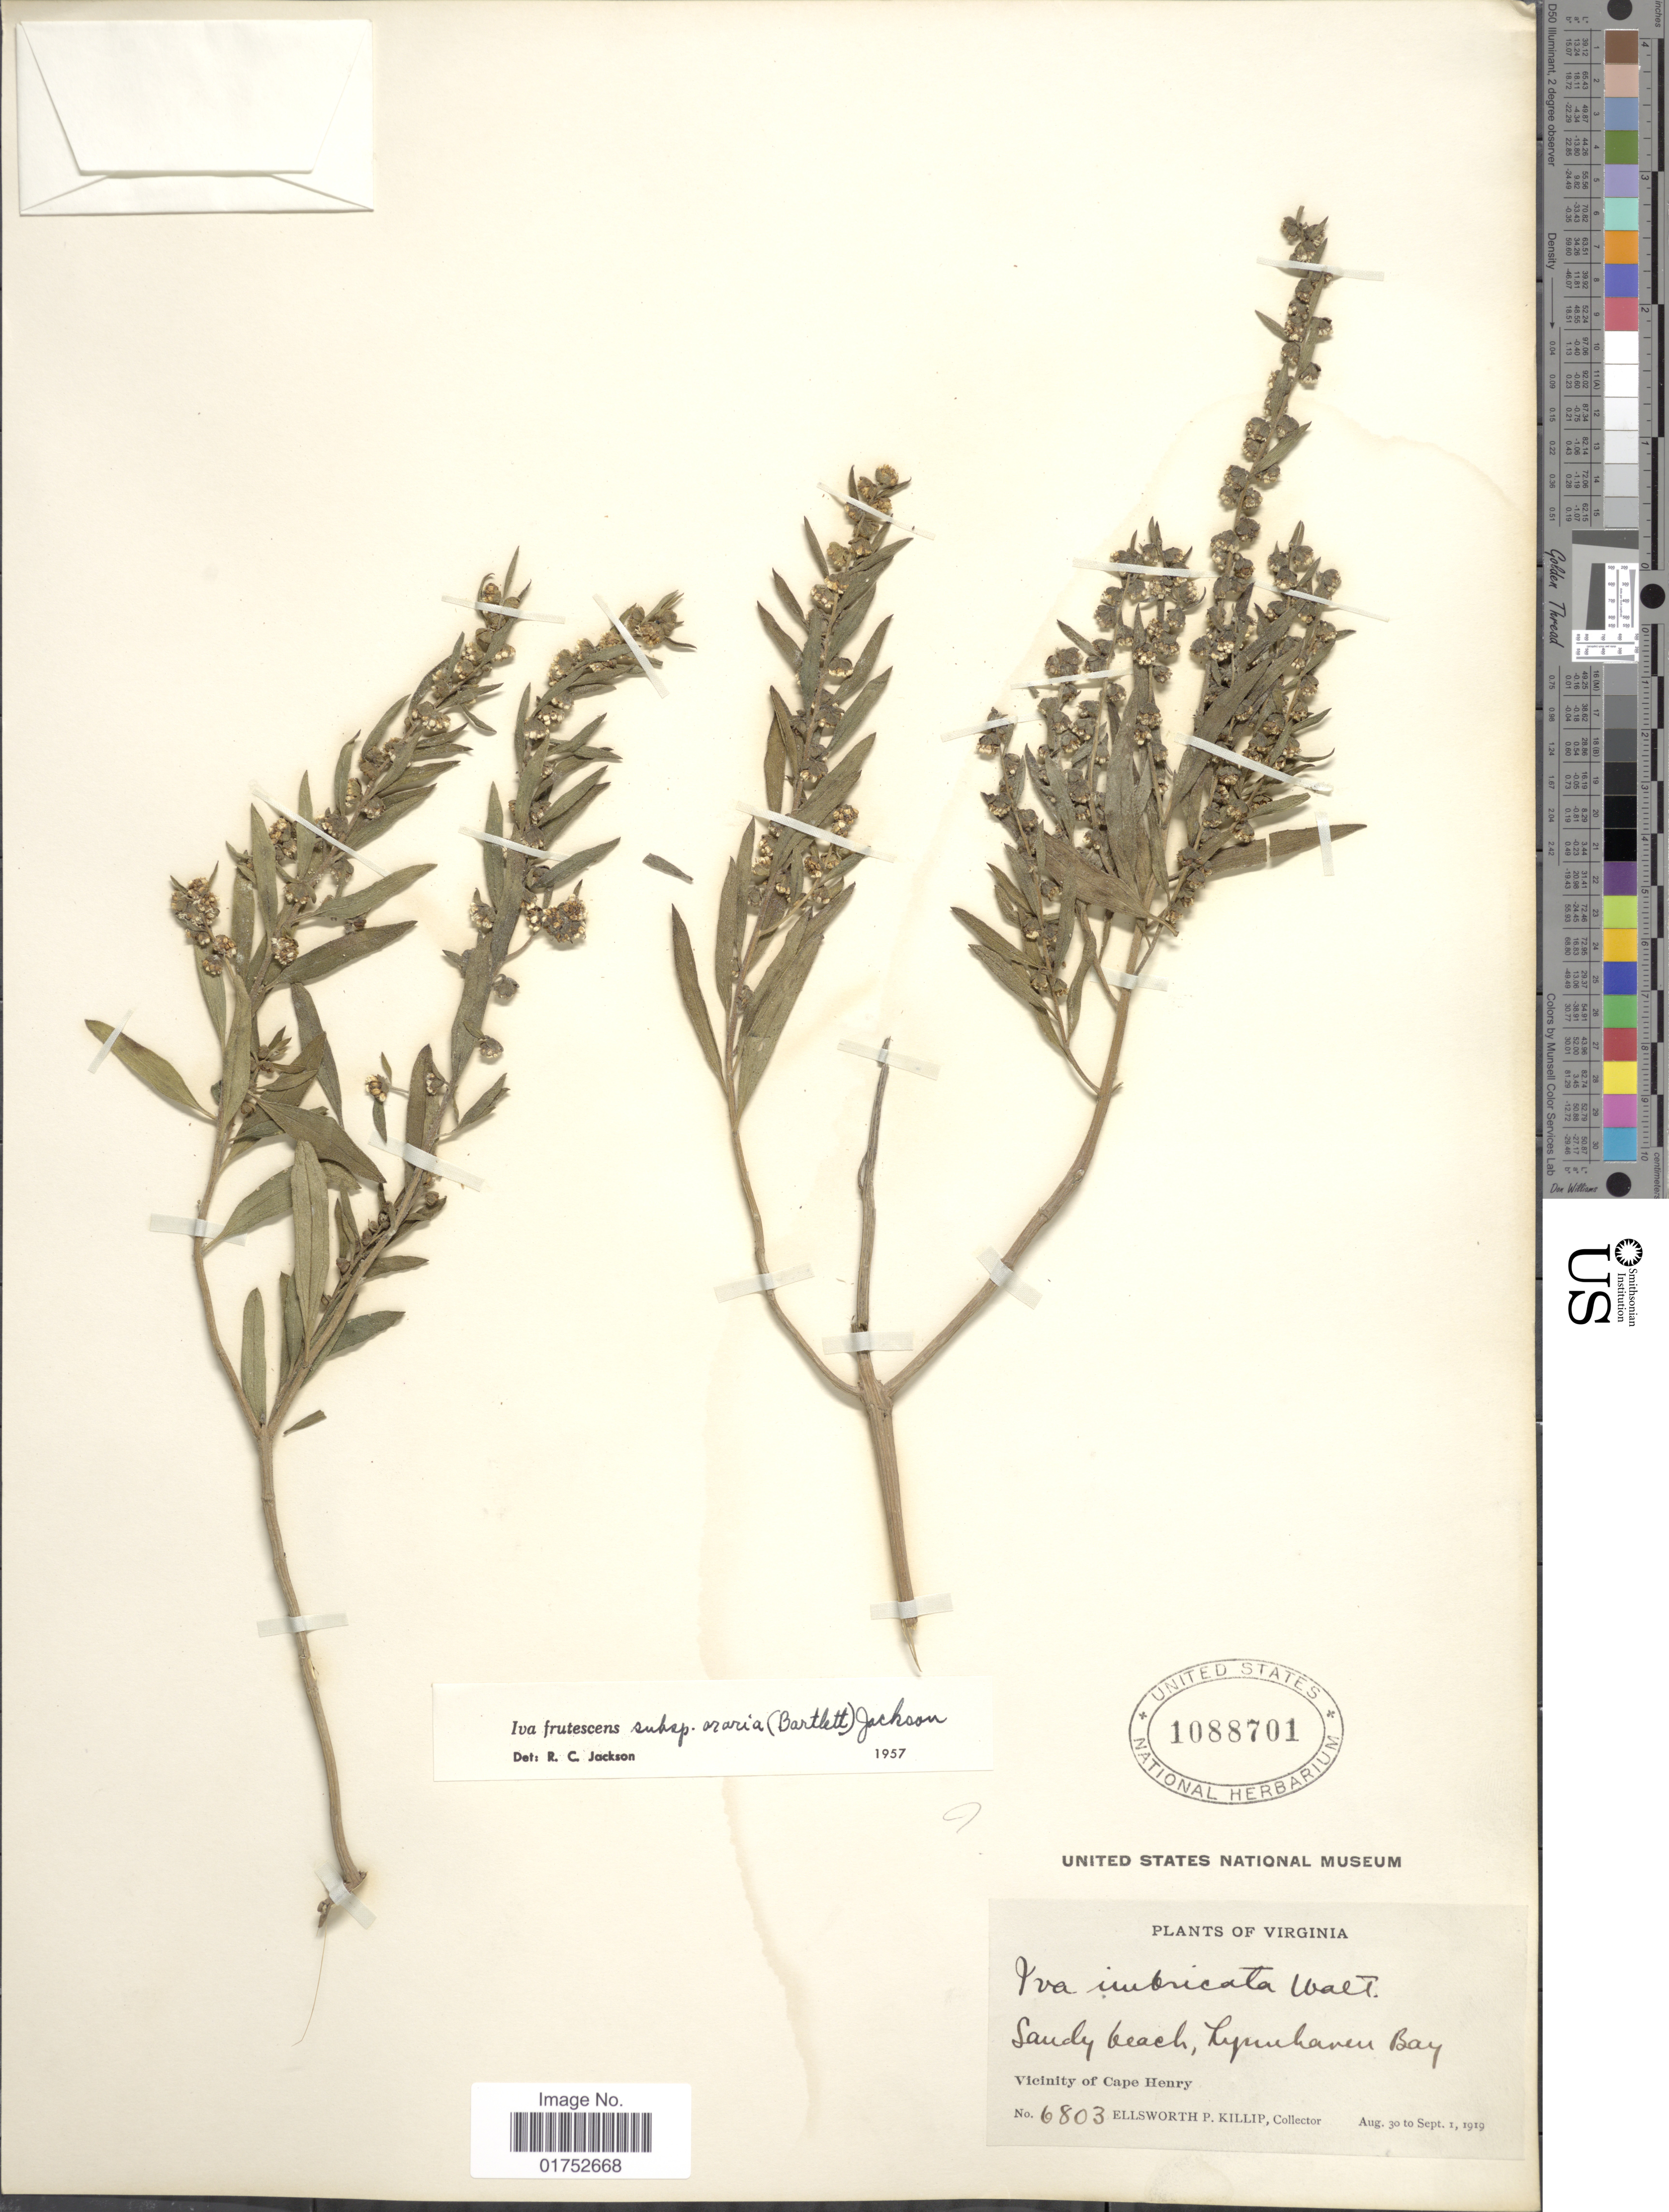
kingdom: Plantae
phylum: Tracheophyta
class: Magnoliopsida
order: Asterales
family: Asteraceae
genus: Iva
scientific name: Iva frutescens subsp. oraria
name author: (Bartlett) R.C. Jacks.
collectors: E. P. Killip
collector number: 6803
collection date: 1919-08-30/1919-09-01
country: United States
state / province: Virginia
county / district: City of Virginia Beach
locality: Lynnhaven Bay, Vicinity of Cape Henry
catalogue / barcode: US 1088701